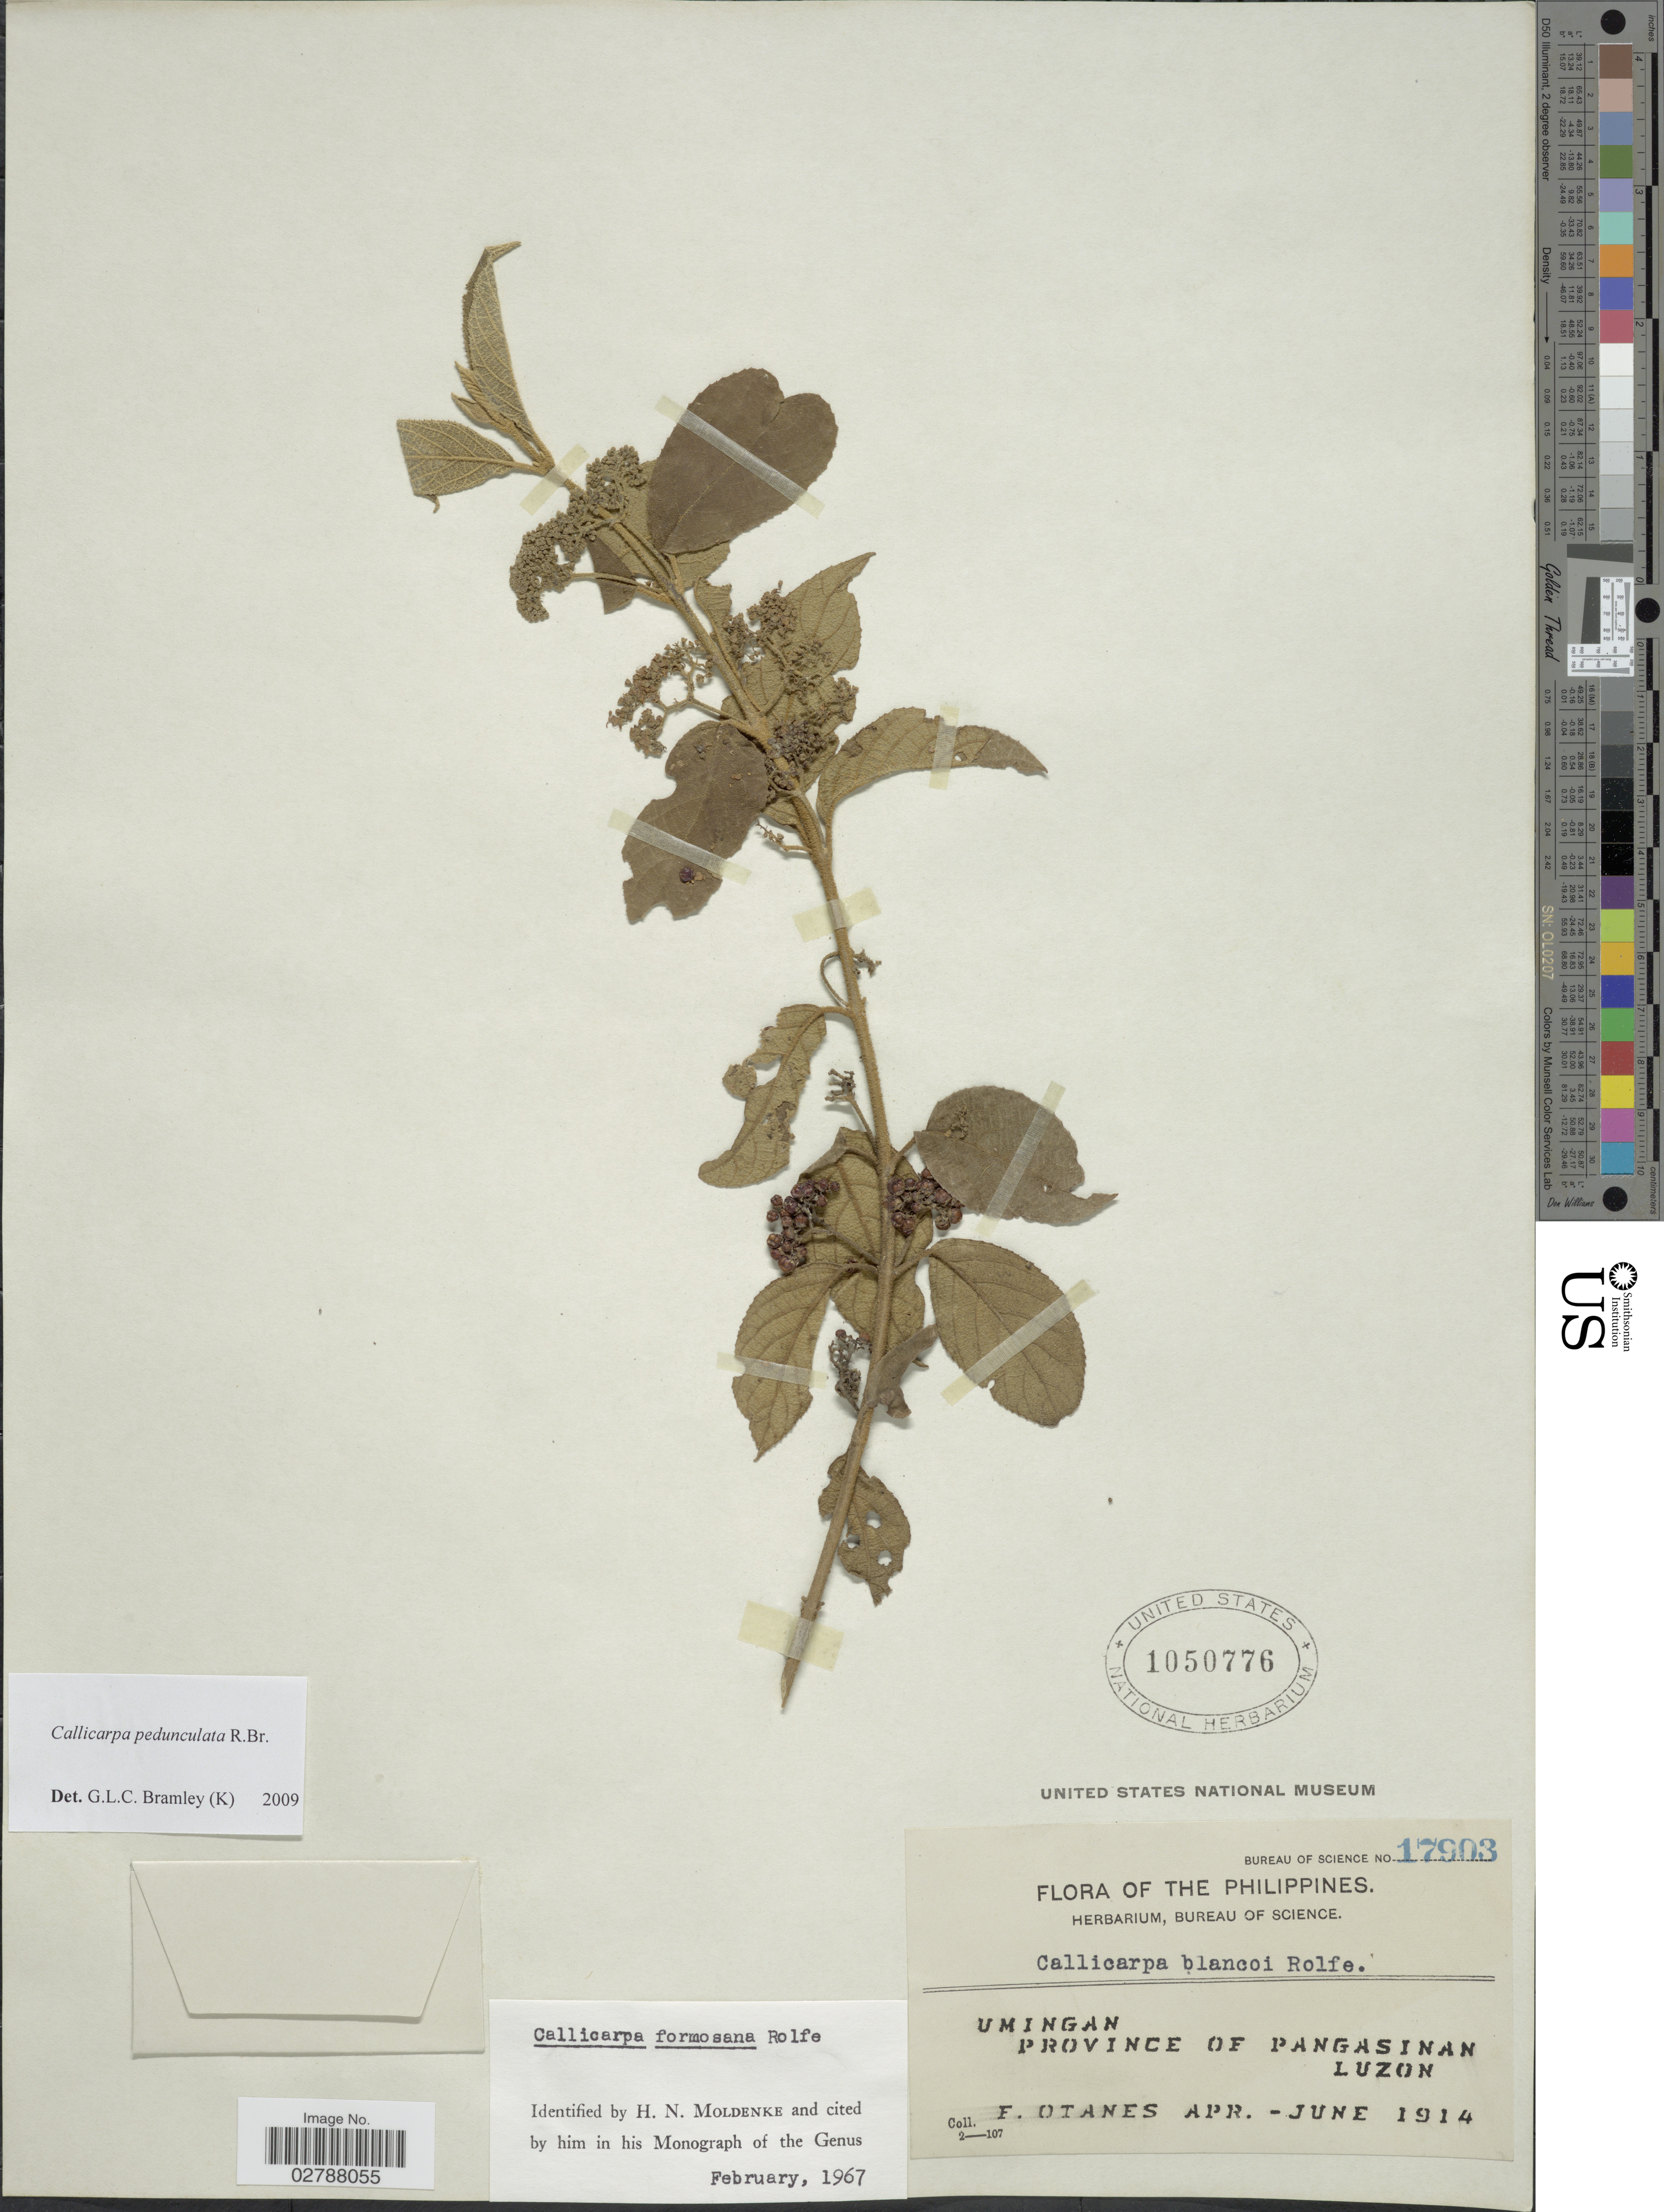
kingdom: Plantae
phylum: Tracheophyta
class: Magnoliopsida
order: Lamiales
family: Lamiaceae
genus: Callicarpa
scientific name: Callicarpa pedunculata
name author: R. Br.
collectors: F. Q. Otanes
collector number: Bureau of Science17903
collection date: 1914-04/1914-06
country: Philippines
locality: Umingan, Province of Pangasinan, Luzon.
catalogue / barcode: US 1050776